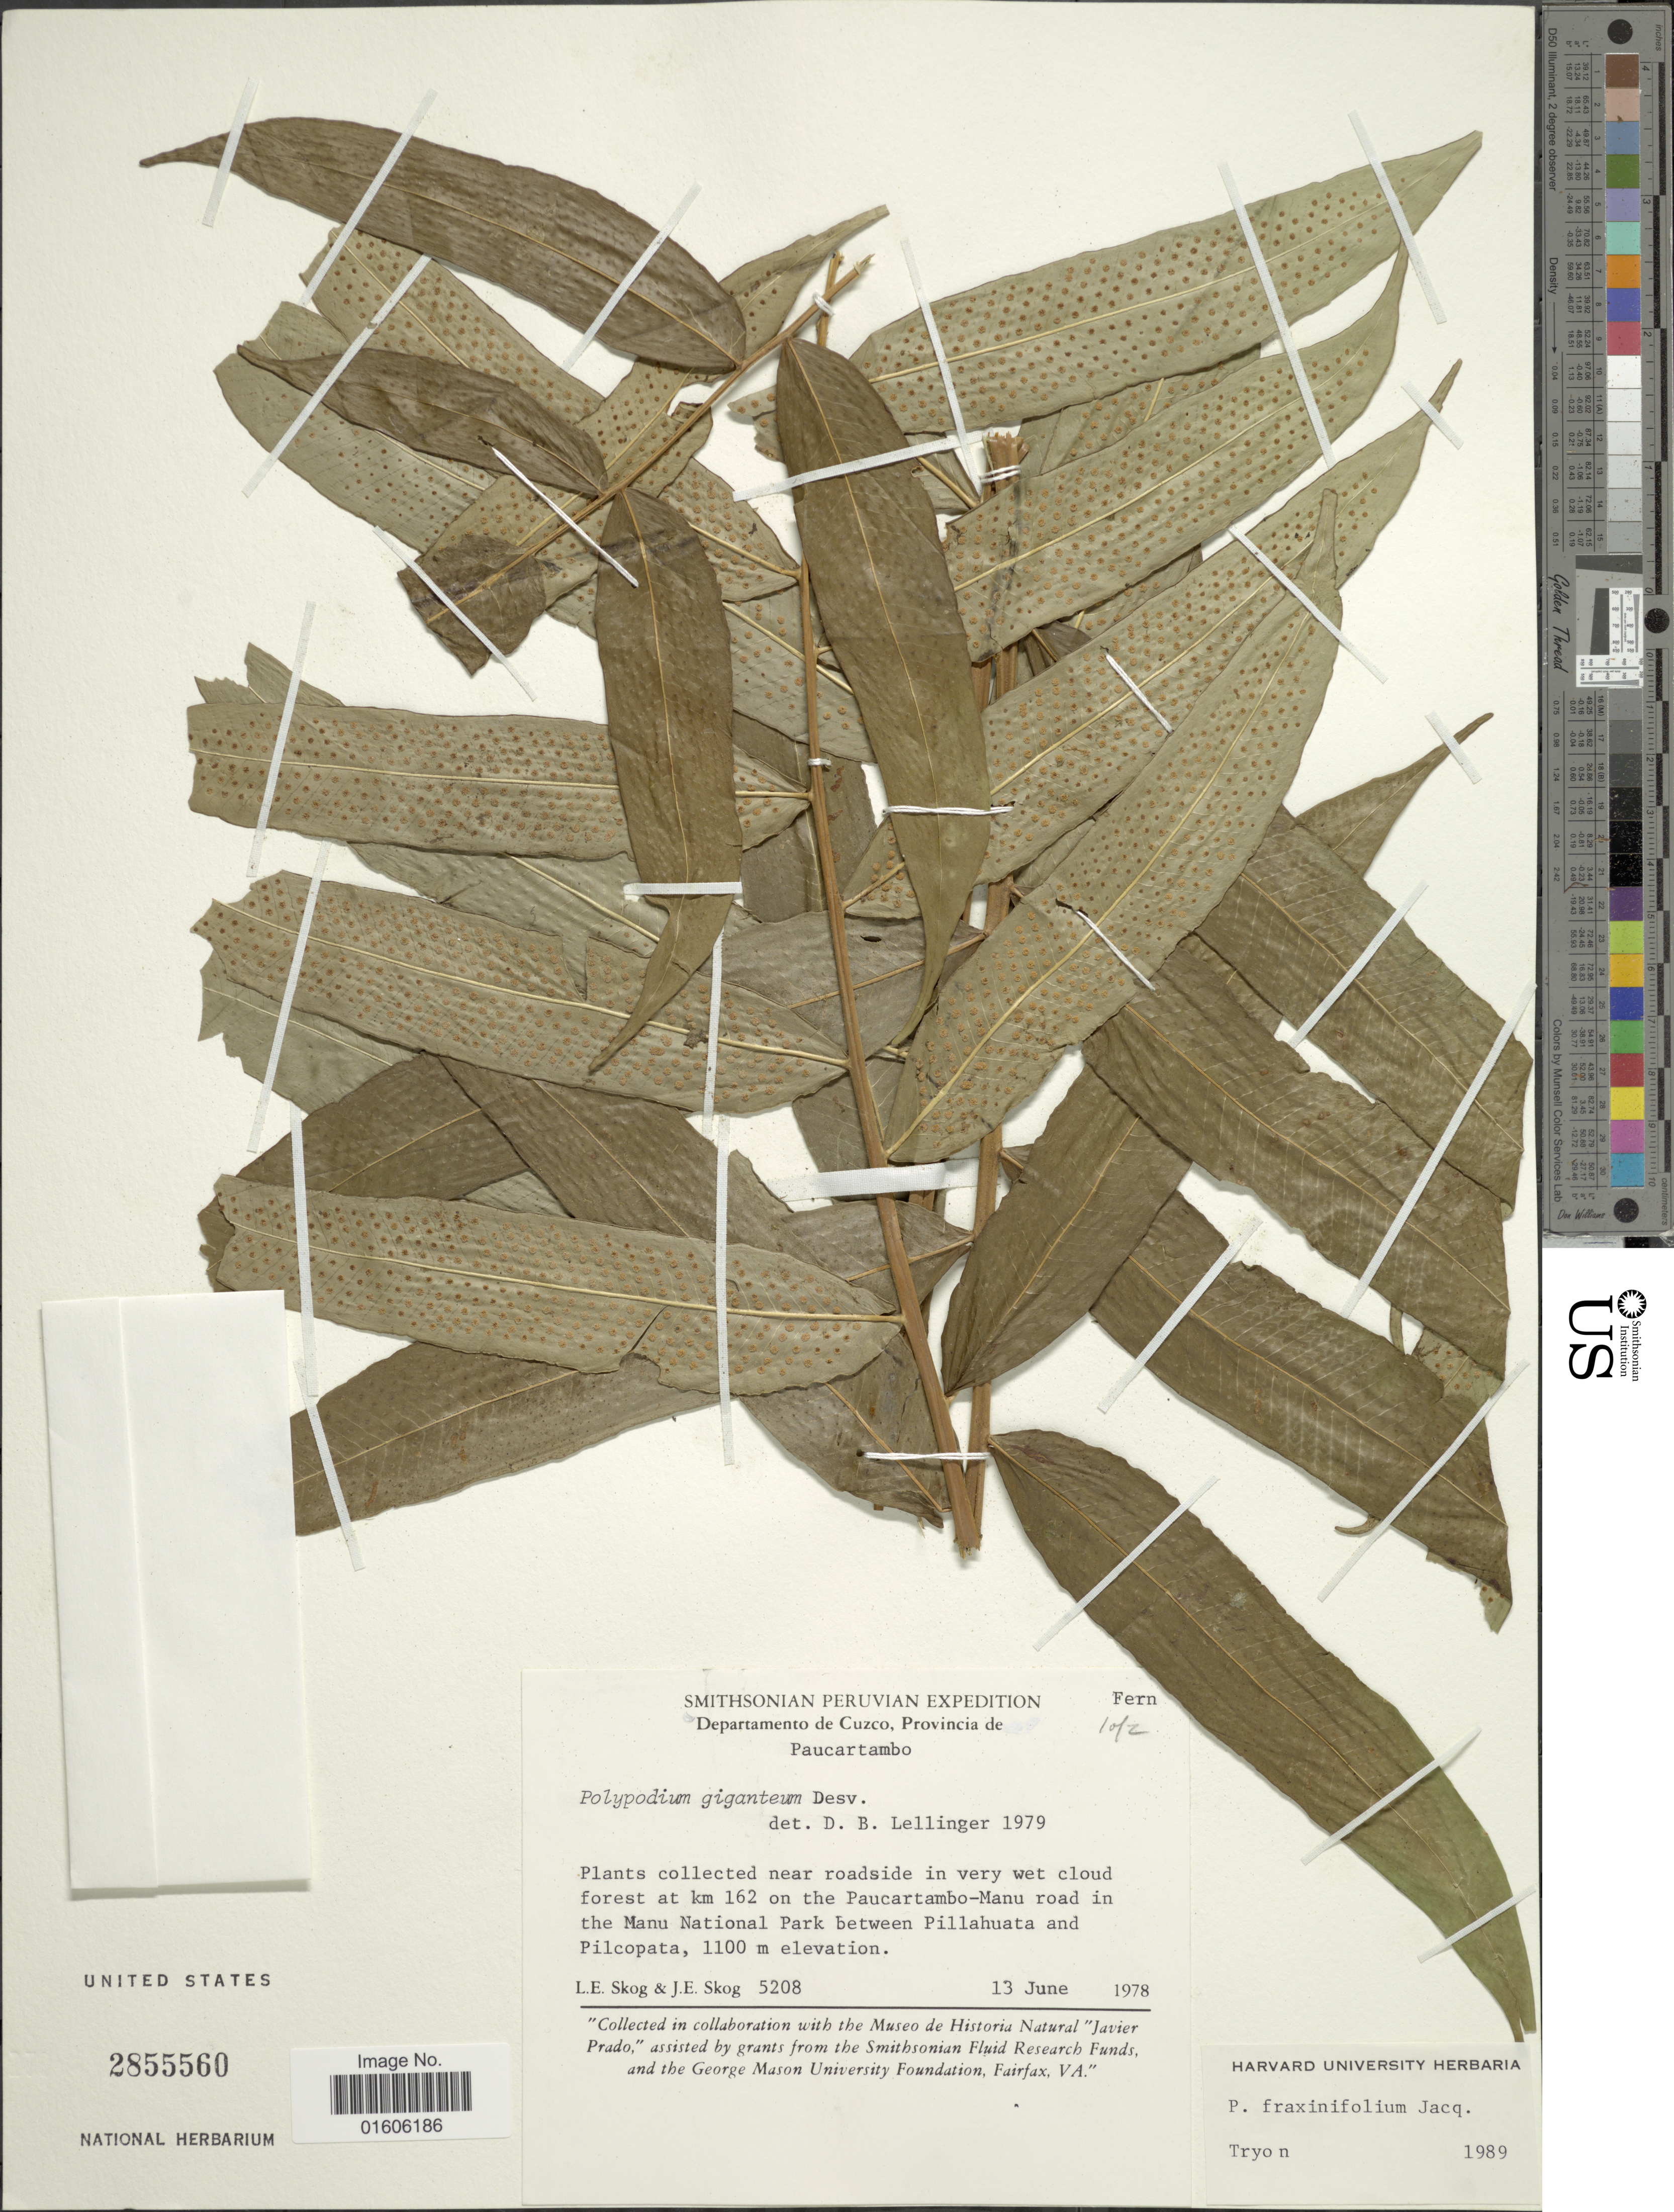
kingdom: Plantae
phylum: Tracheophyta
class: Polypodiopsida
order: Polypodiales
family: Polypodiaceae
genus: Serpocaulon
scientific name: Serpocaulon fraxinifolium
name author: (Jacq.) A.R. Sm.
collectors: L. E. Skog & J. E. Skog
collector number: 5208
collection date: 1978-06-13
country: Peru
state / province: Cusco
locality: Departamento de Cuzco, Provincia de Paucartambo. Plants collected near roadside in very wet cloud forest at km 162 on the Paucartambo-Manu road in the Manu National Park between Pillahuata and Pilcopata.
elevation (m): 1100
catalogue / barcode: US 2855560